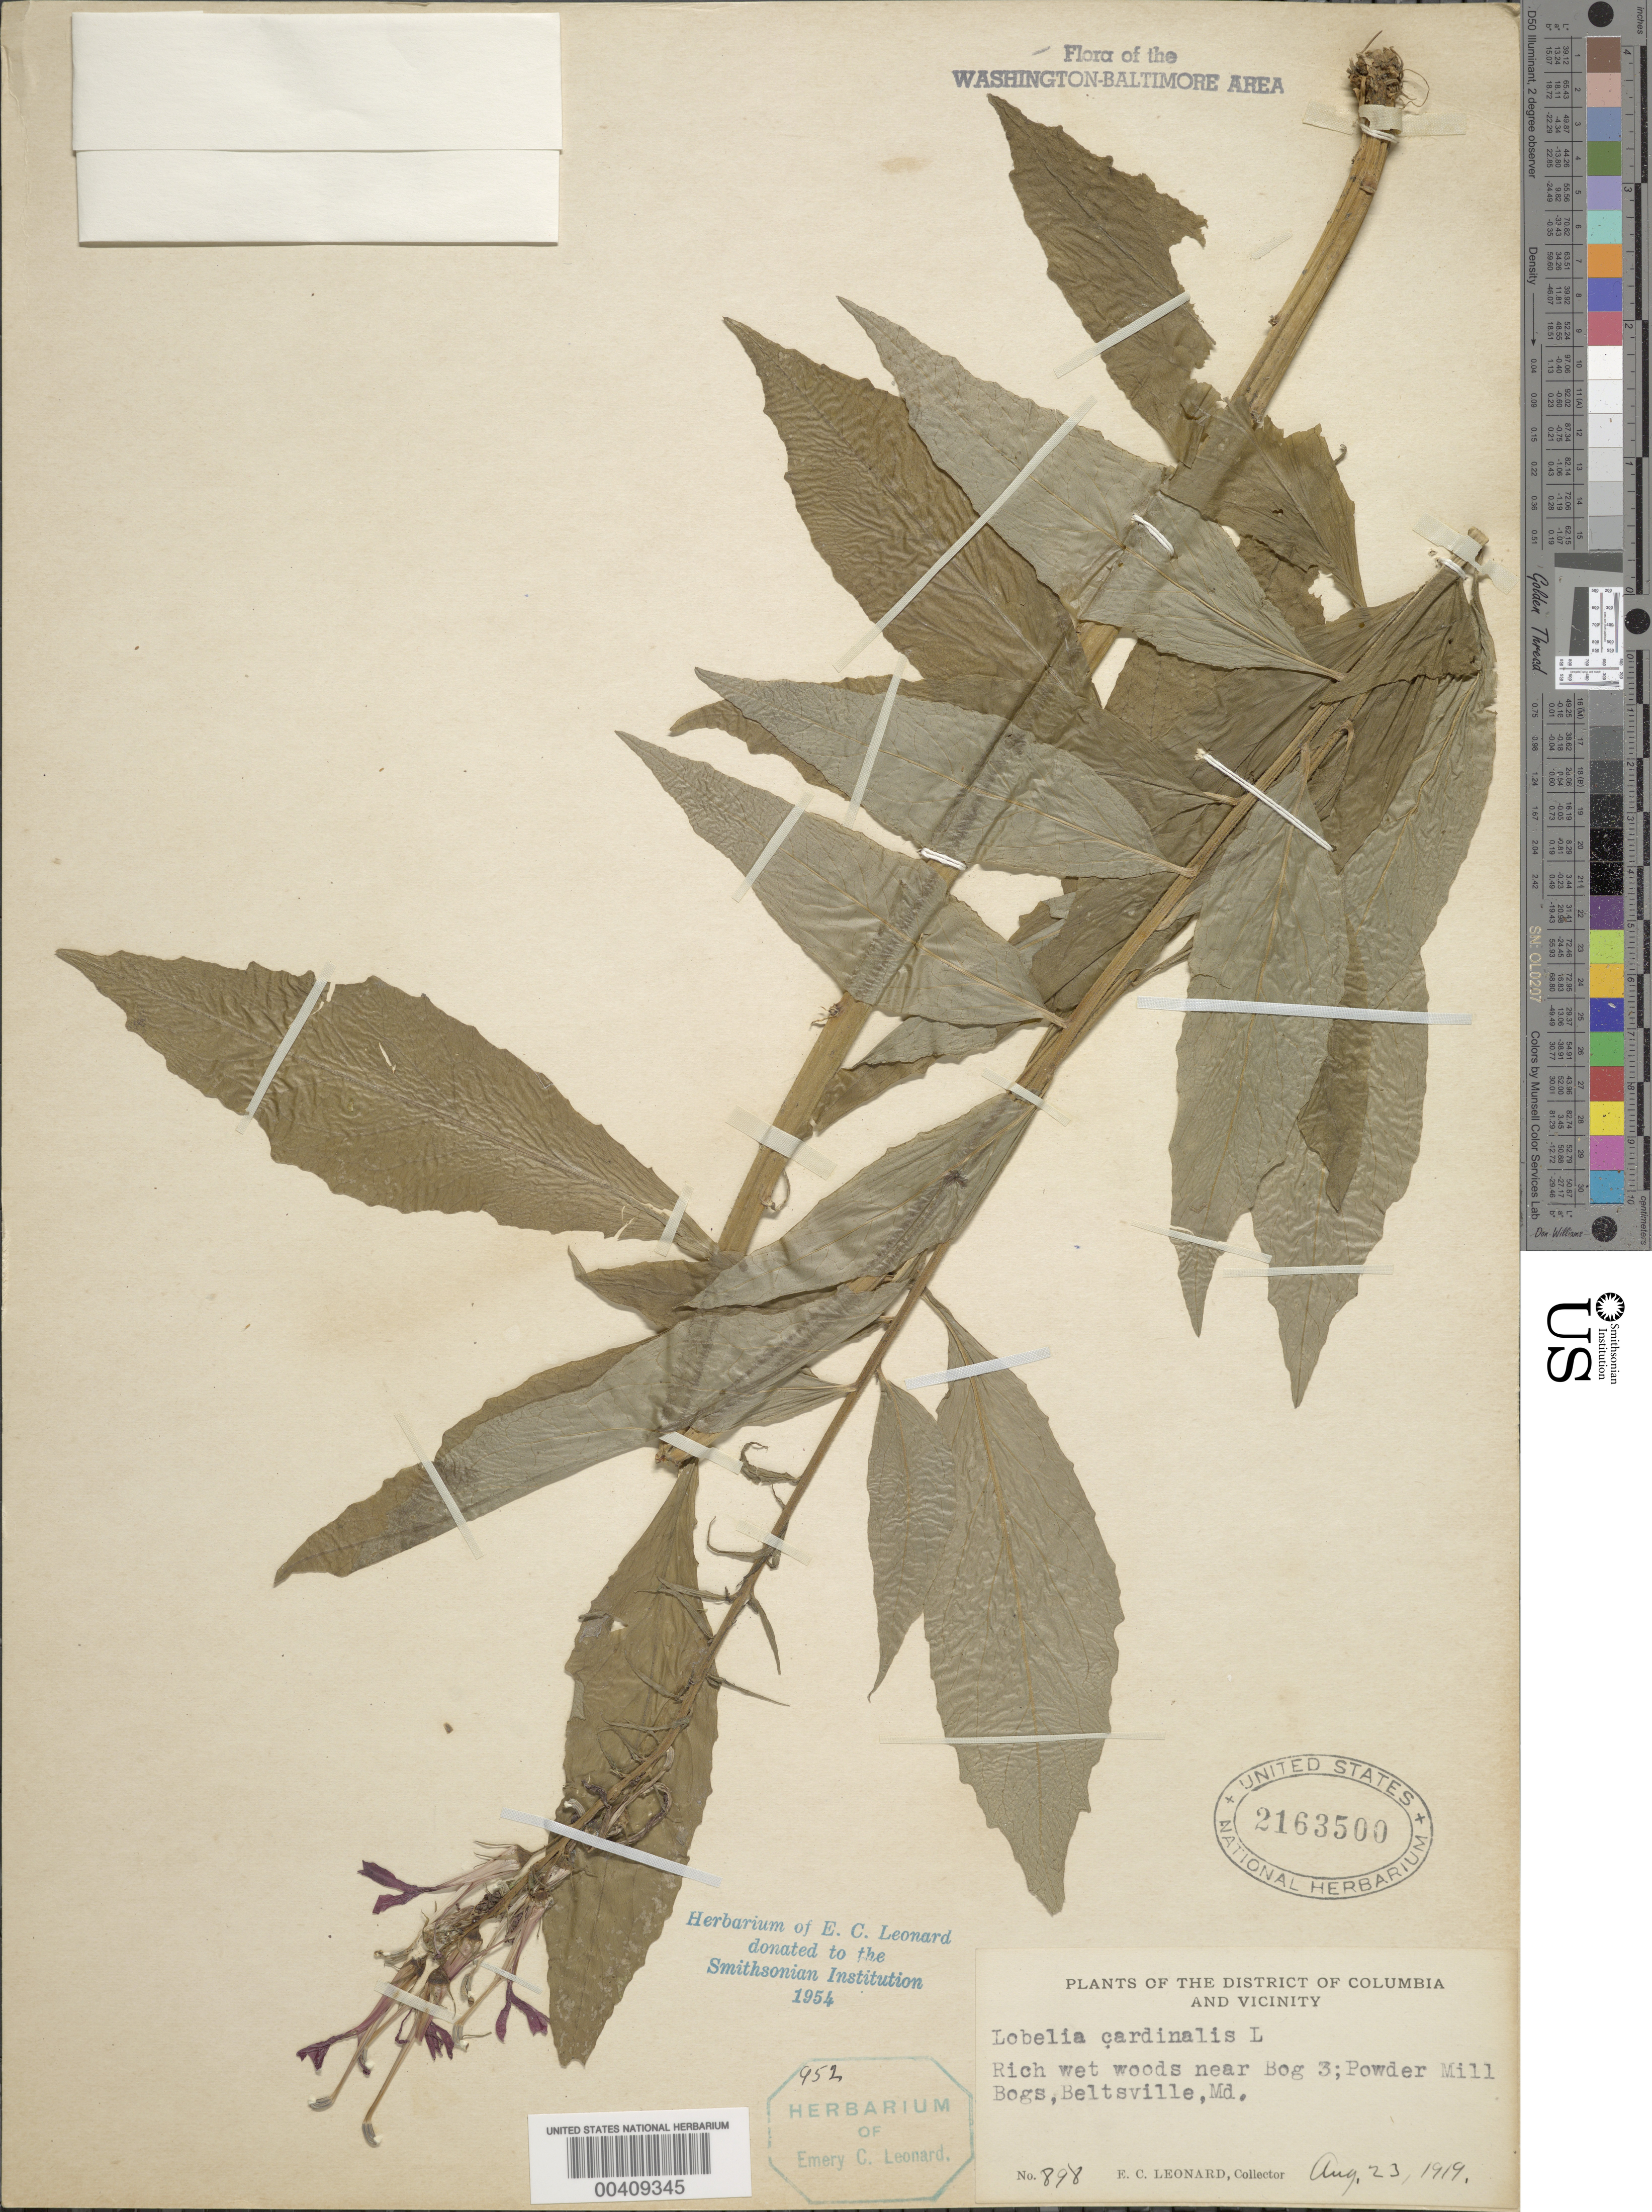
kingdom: Plantae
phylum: Tracheophyta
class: Magnoliopsida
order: Asterales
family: Campanulaceae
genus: Lobelia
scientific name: Lobelia cardinalis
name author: L.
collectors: E. C. Leonard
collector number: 898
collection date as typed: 23 Aug 1919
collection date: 1919-08-23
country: United States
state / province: Maryland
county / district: Prince George's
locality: Powder Mill Bogs, Beltsville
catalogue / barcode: US 2163500